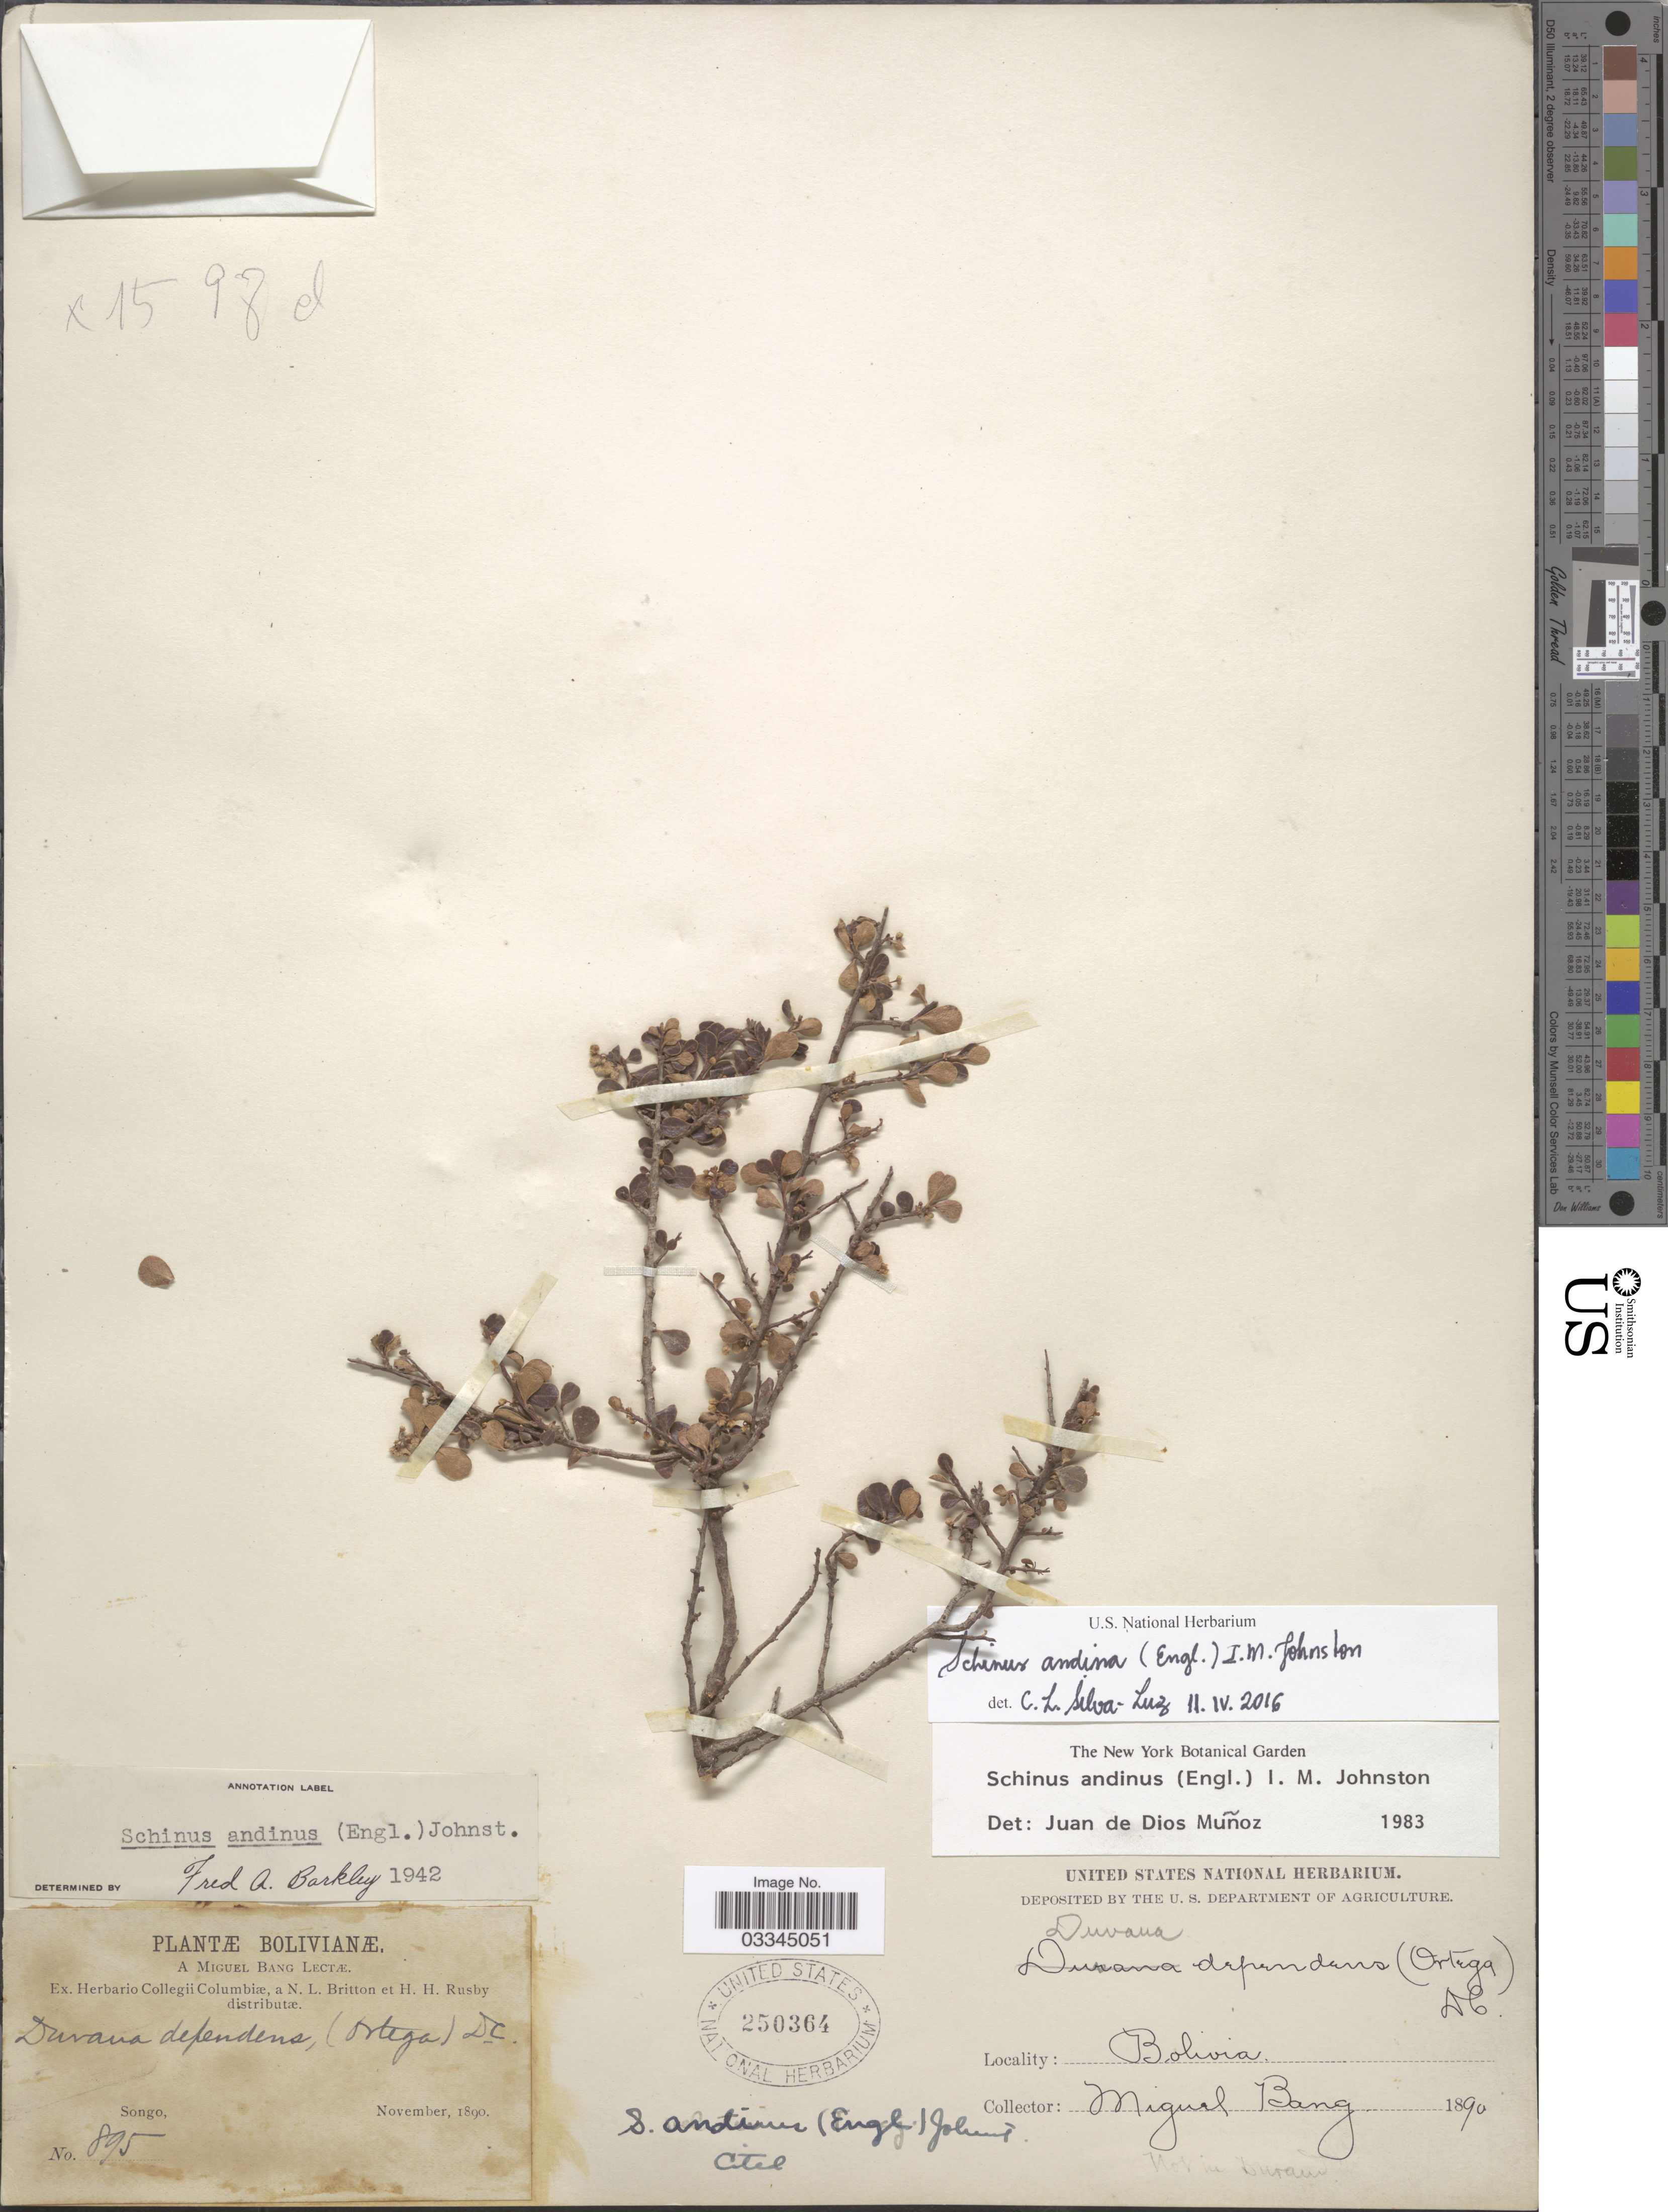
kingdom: Plantae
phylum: Tracheophyta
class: Magnoliopsida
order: Sapindales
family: Anacardiaceae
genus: Schinus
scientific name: Schinus microphylla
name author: I.M. Johnst.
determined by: Mitchell, J. D.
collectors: M. Bang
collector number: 895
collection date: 1890-11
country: Bolivia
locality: Songo.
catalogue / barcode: US 250364